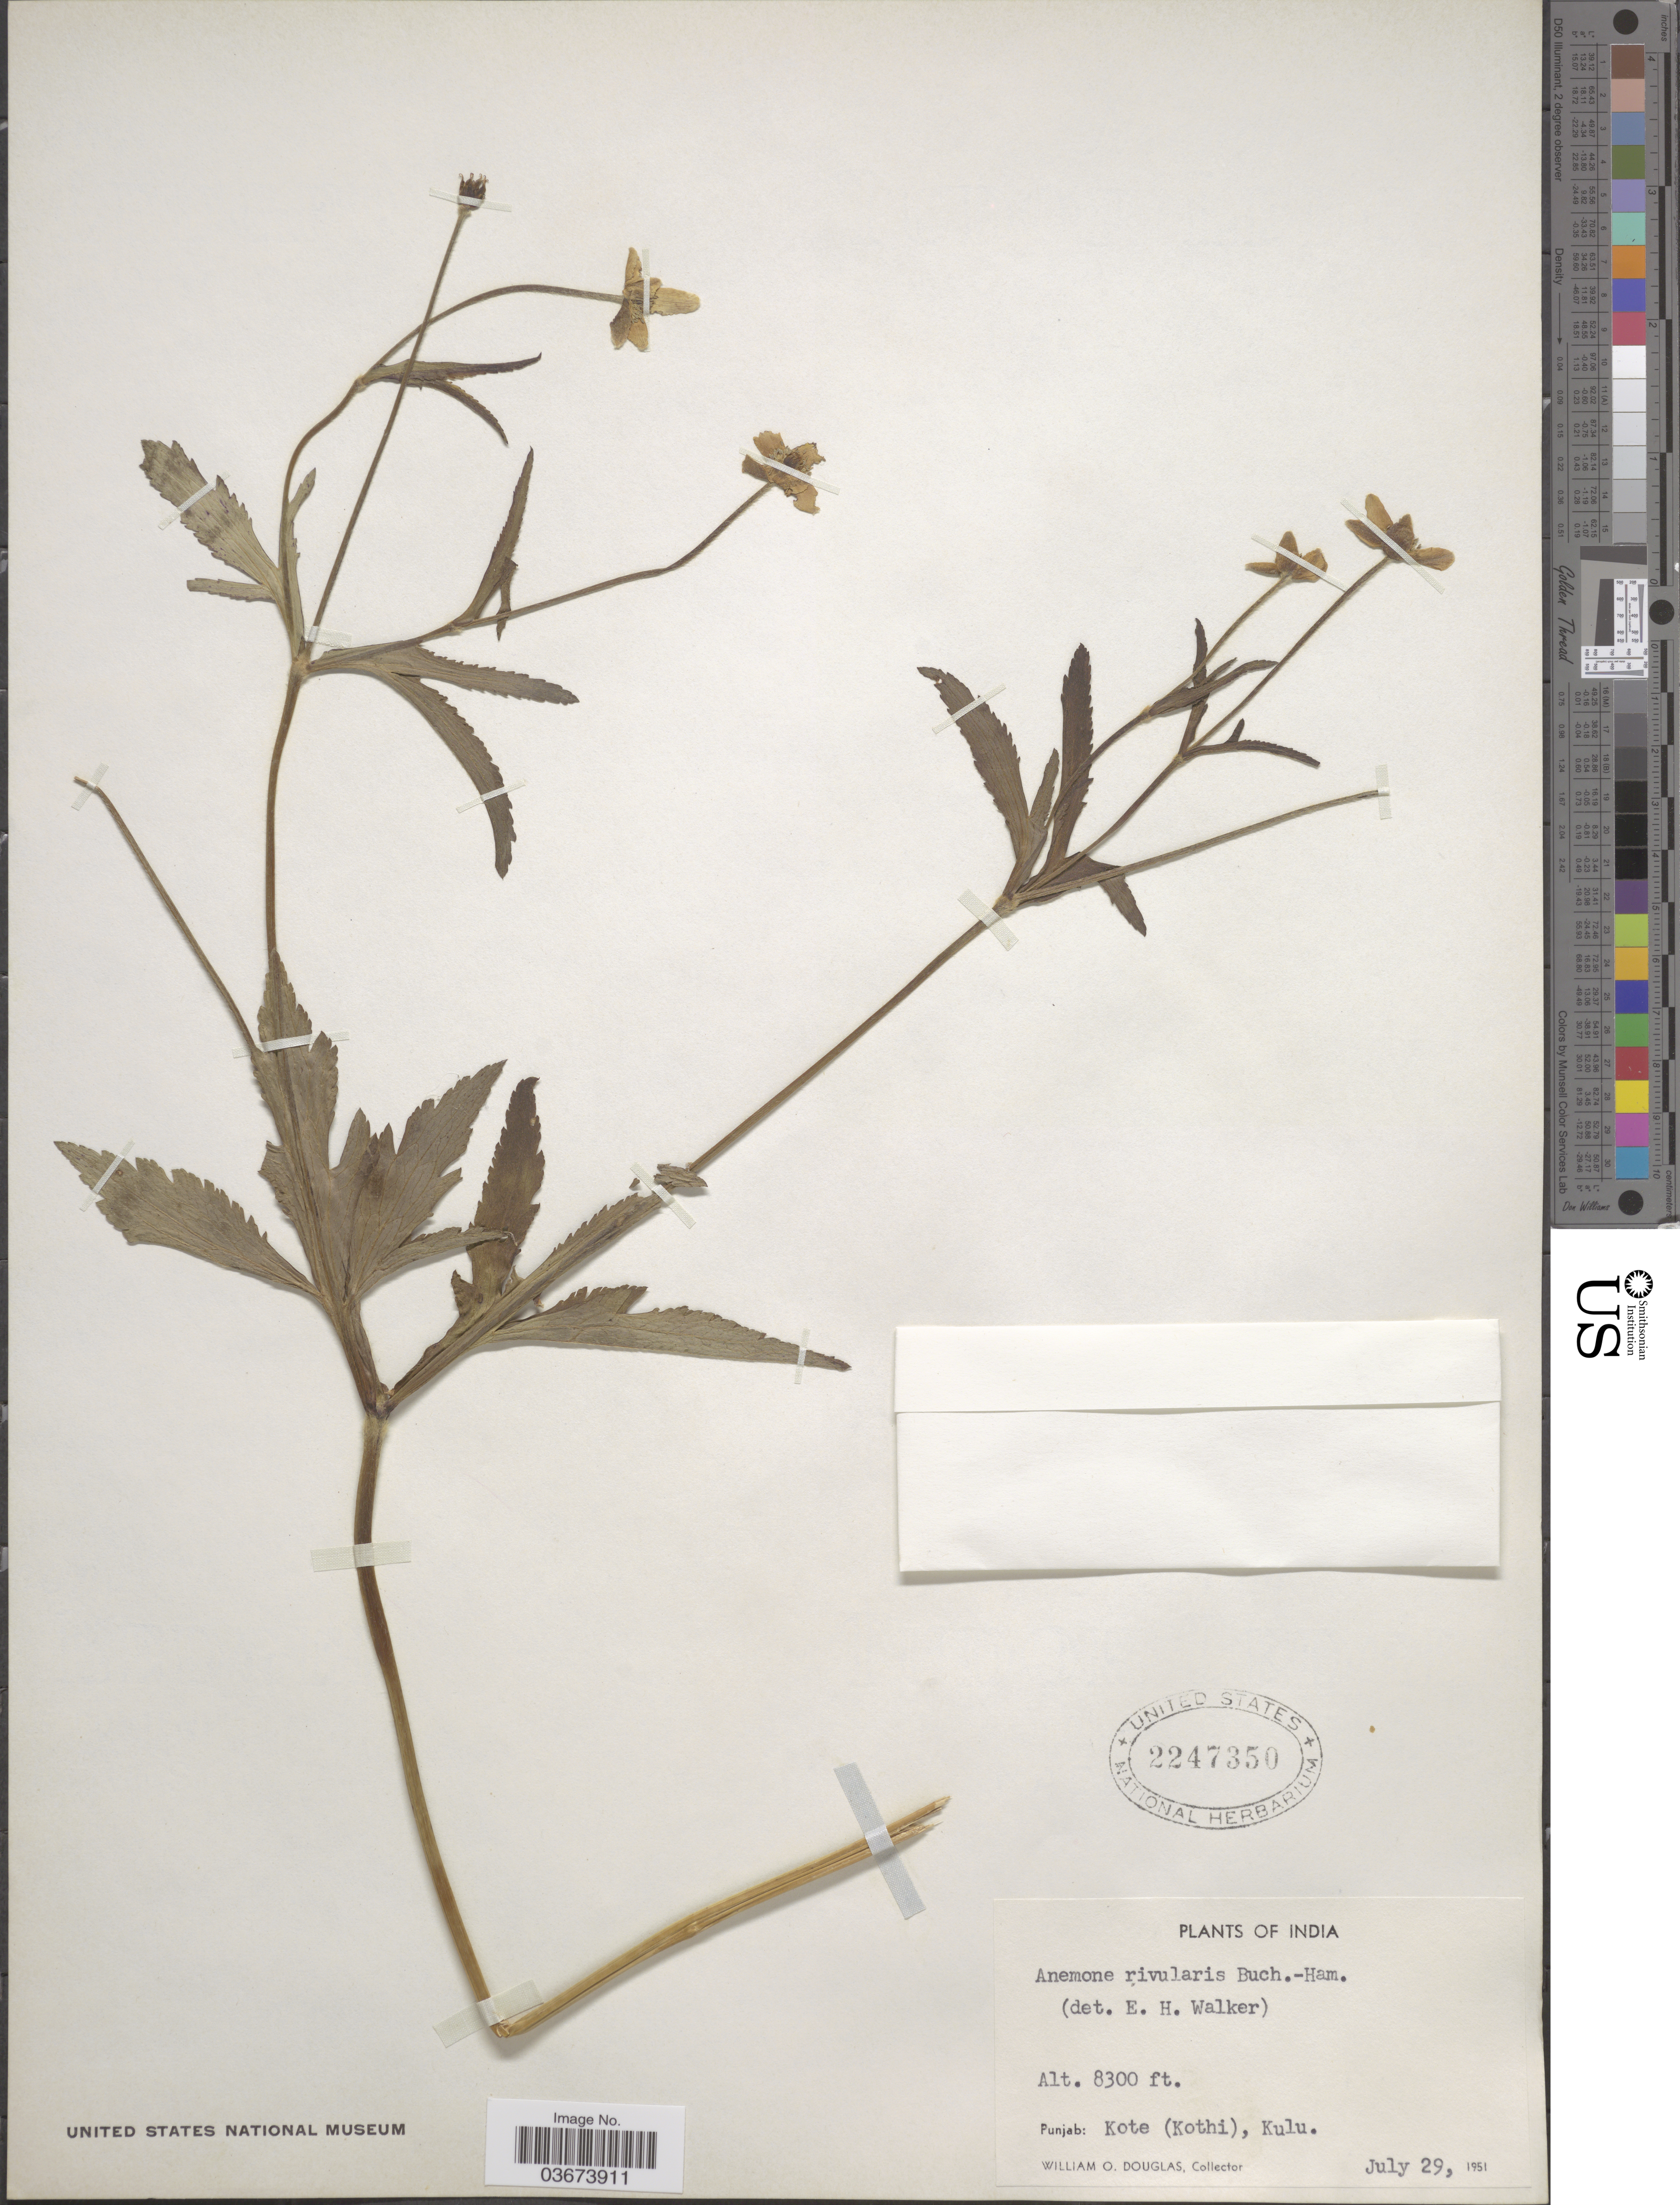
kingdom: Plantae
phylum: Tracheophyta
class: Magnoliopsida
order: Ranunculales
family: Ranunculaceae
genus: Anemone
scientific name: Anemone rivularis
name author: Buch.-Ham. ex DC.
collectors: W. Douglas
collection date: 1951-07-29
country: India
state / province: Punjab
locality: Kote (Kothi), Kulu.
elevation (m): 2530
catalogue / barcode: US 2247350